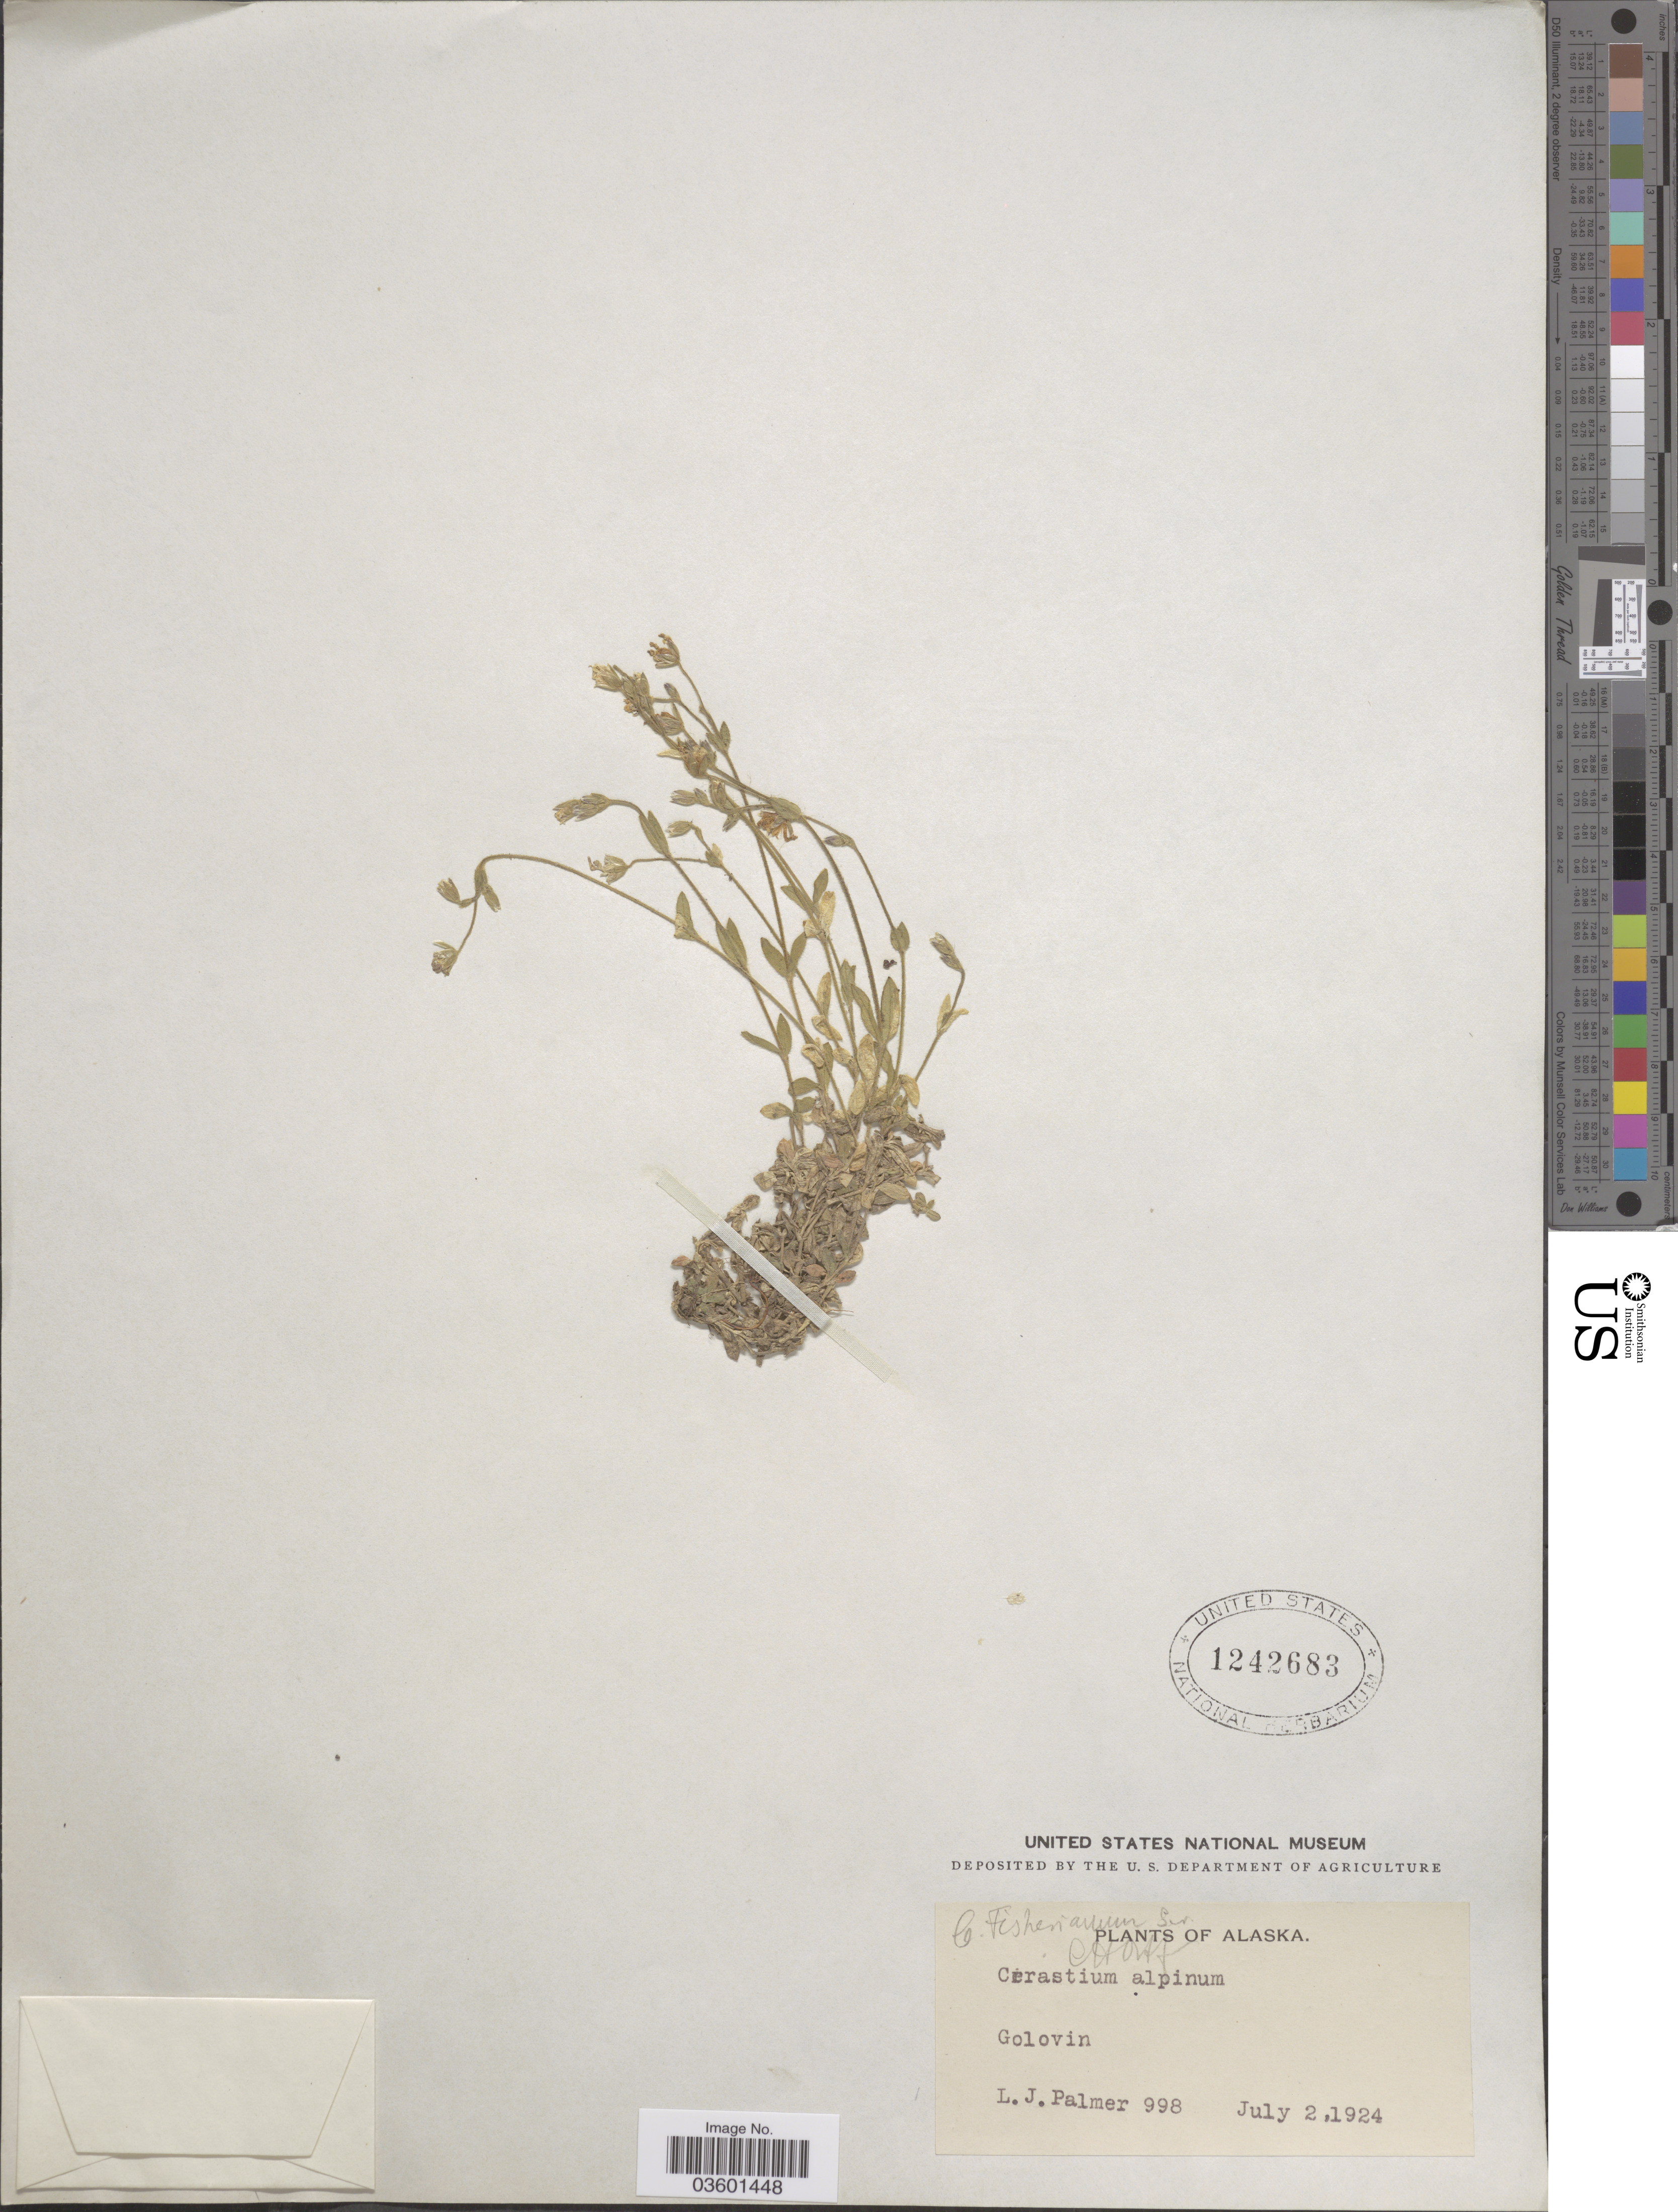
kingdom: Plantae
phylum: Tracheophyta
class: Magnoliopsida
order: Caryophyllales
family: Caryophyllaceae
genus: Cerastium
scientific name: Cerastium beeringianum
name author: Cham. & Schltdl.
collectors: L. J. Palmer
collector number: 998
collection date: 1924-07-02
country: United States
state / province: Alaska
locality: Golovin.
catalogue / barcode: US 1242683